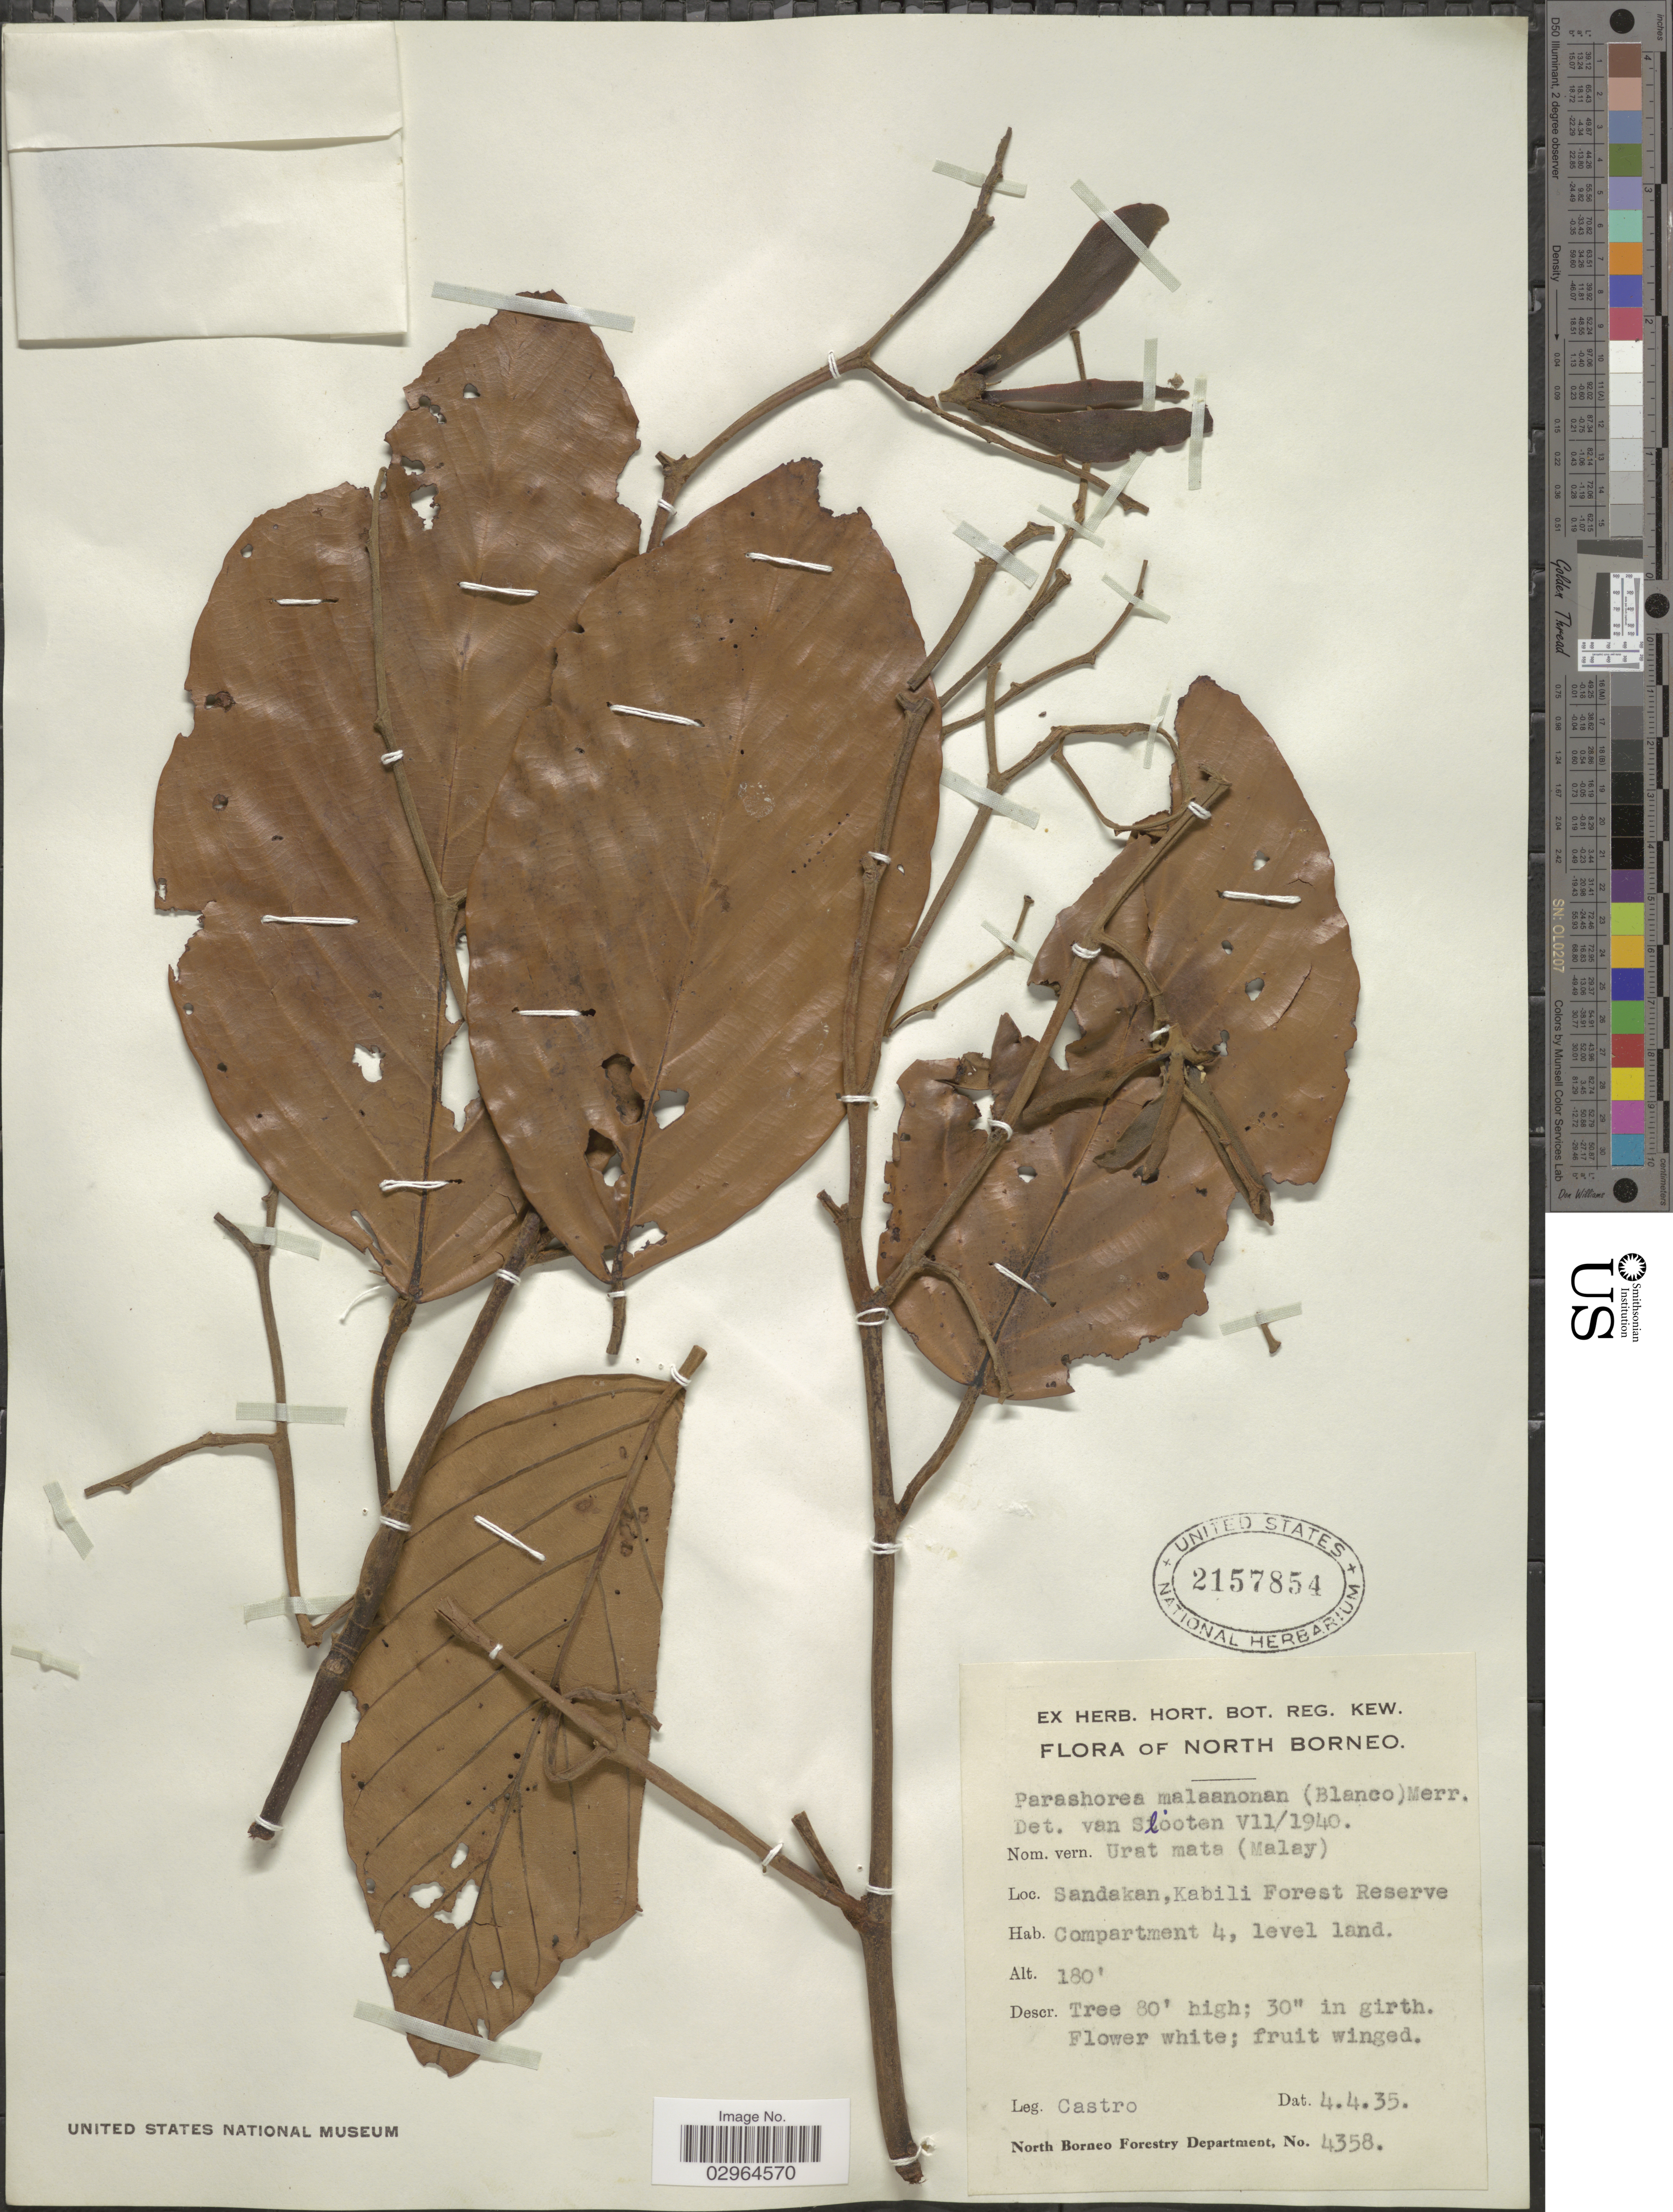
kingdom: Plantae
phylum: Tracheophyta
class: Magnoliopsida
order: Malvales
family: Dipterocarpaceae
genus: Parashorea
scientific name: Parashorea malaanonan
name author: (Blanco) Merr.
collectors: -. Castro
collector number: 4358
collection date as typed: Transcribed d/m/y: 4/4/35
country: Malaysia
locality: North Borneo, Sandakan, Kabili Forest Reserve, Compartment 4, level land.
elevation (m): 55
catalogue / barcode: US 2157854